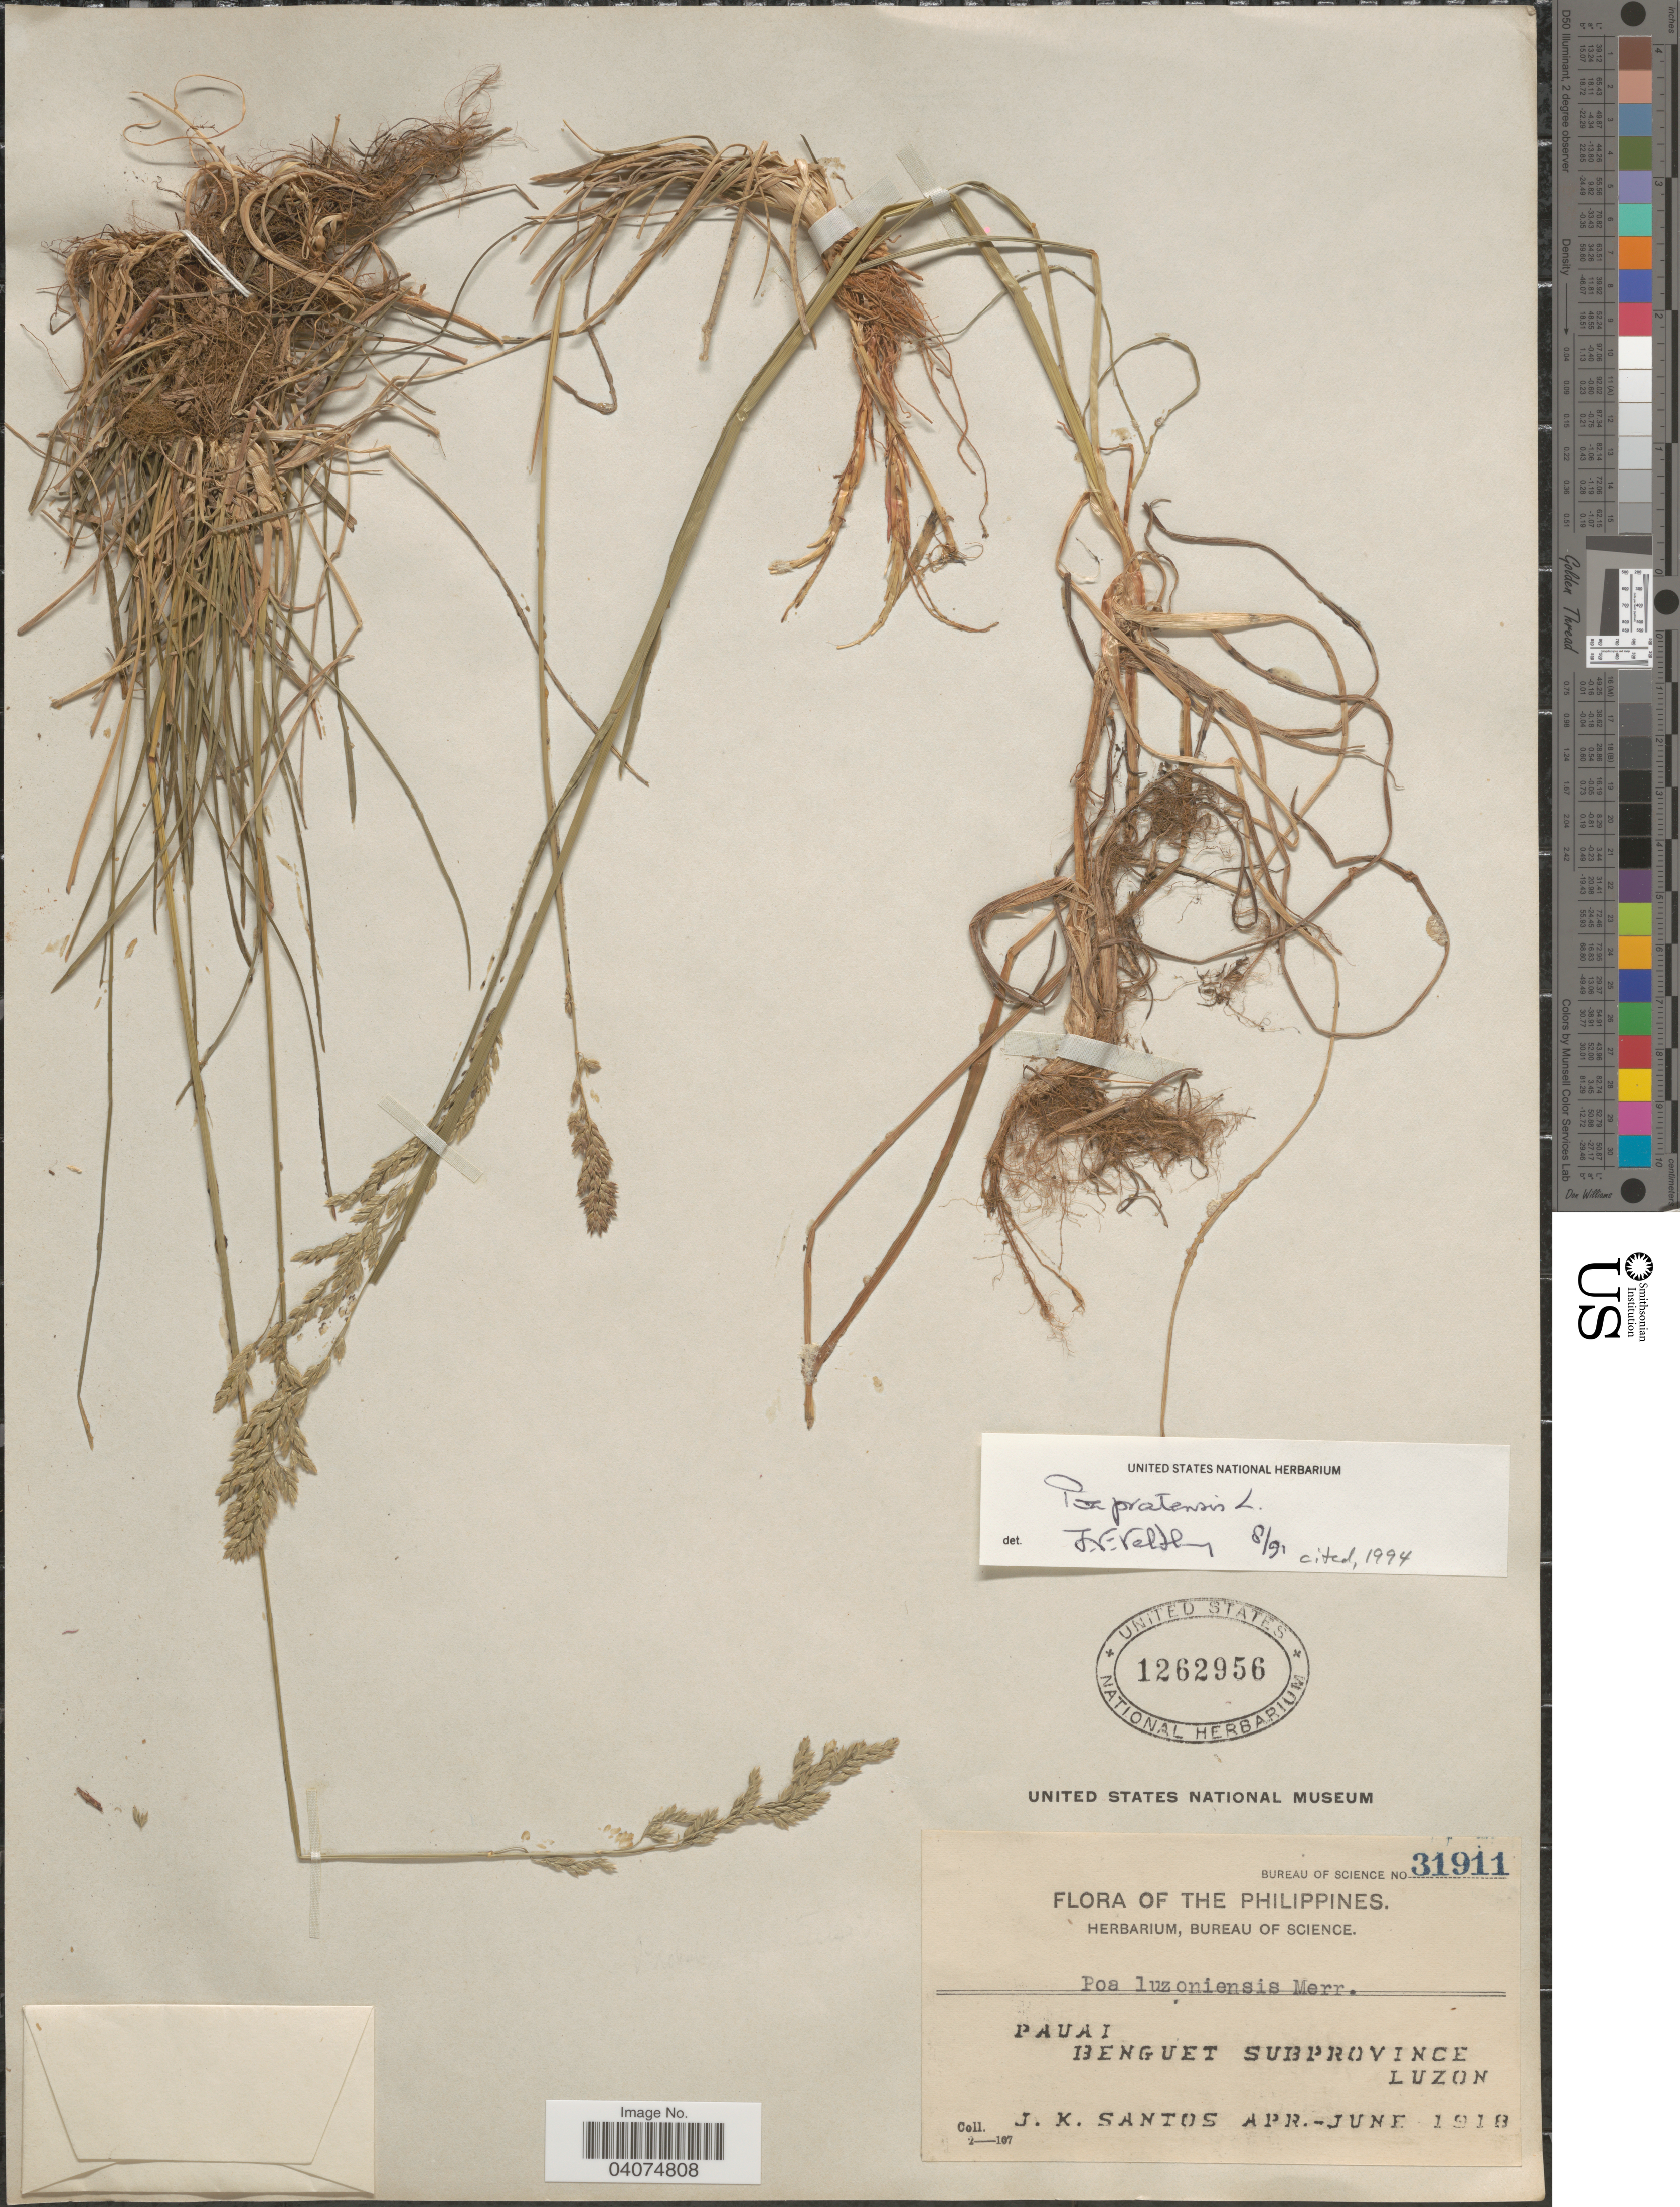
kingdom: Plantae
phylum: Tracheophyta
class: Liliopsida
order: Poales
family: Poaceae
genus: Poa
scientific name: Poa pratensis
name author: L.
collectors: J. K. Santos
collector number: Bureau of Science 31911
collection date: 1918-04/1918-06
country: Philippines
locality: Pauai. Benguet Subprovince. Luzon.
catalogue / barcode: US 1262956